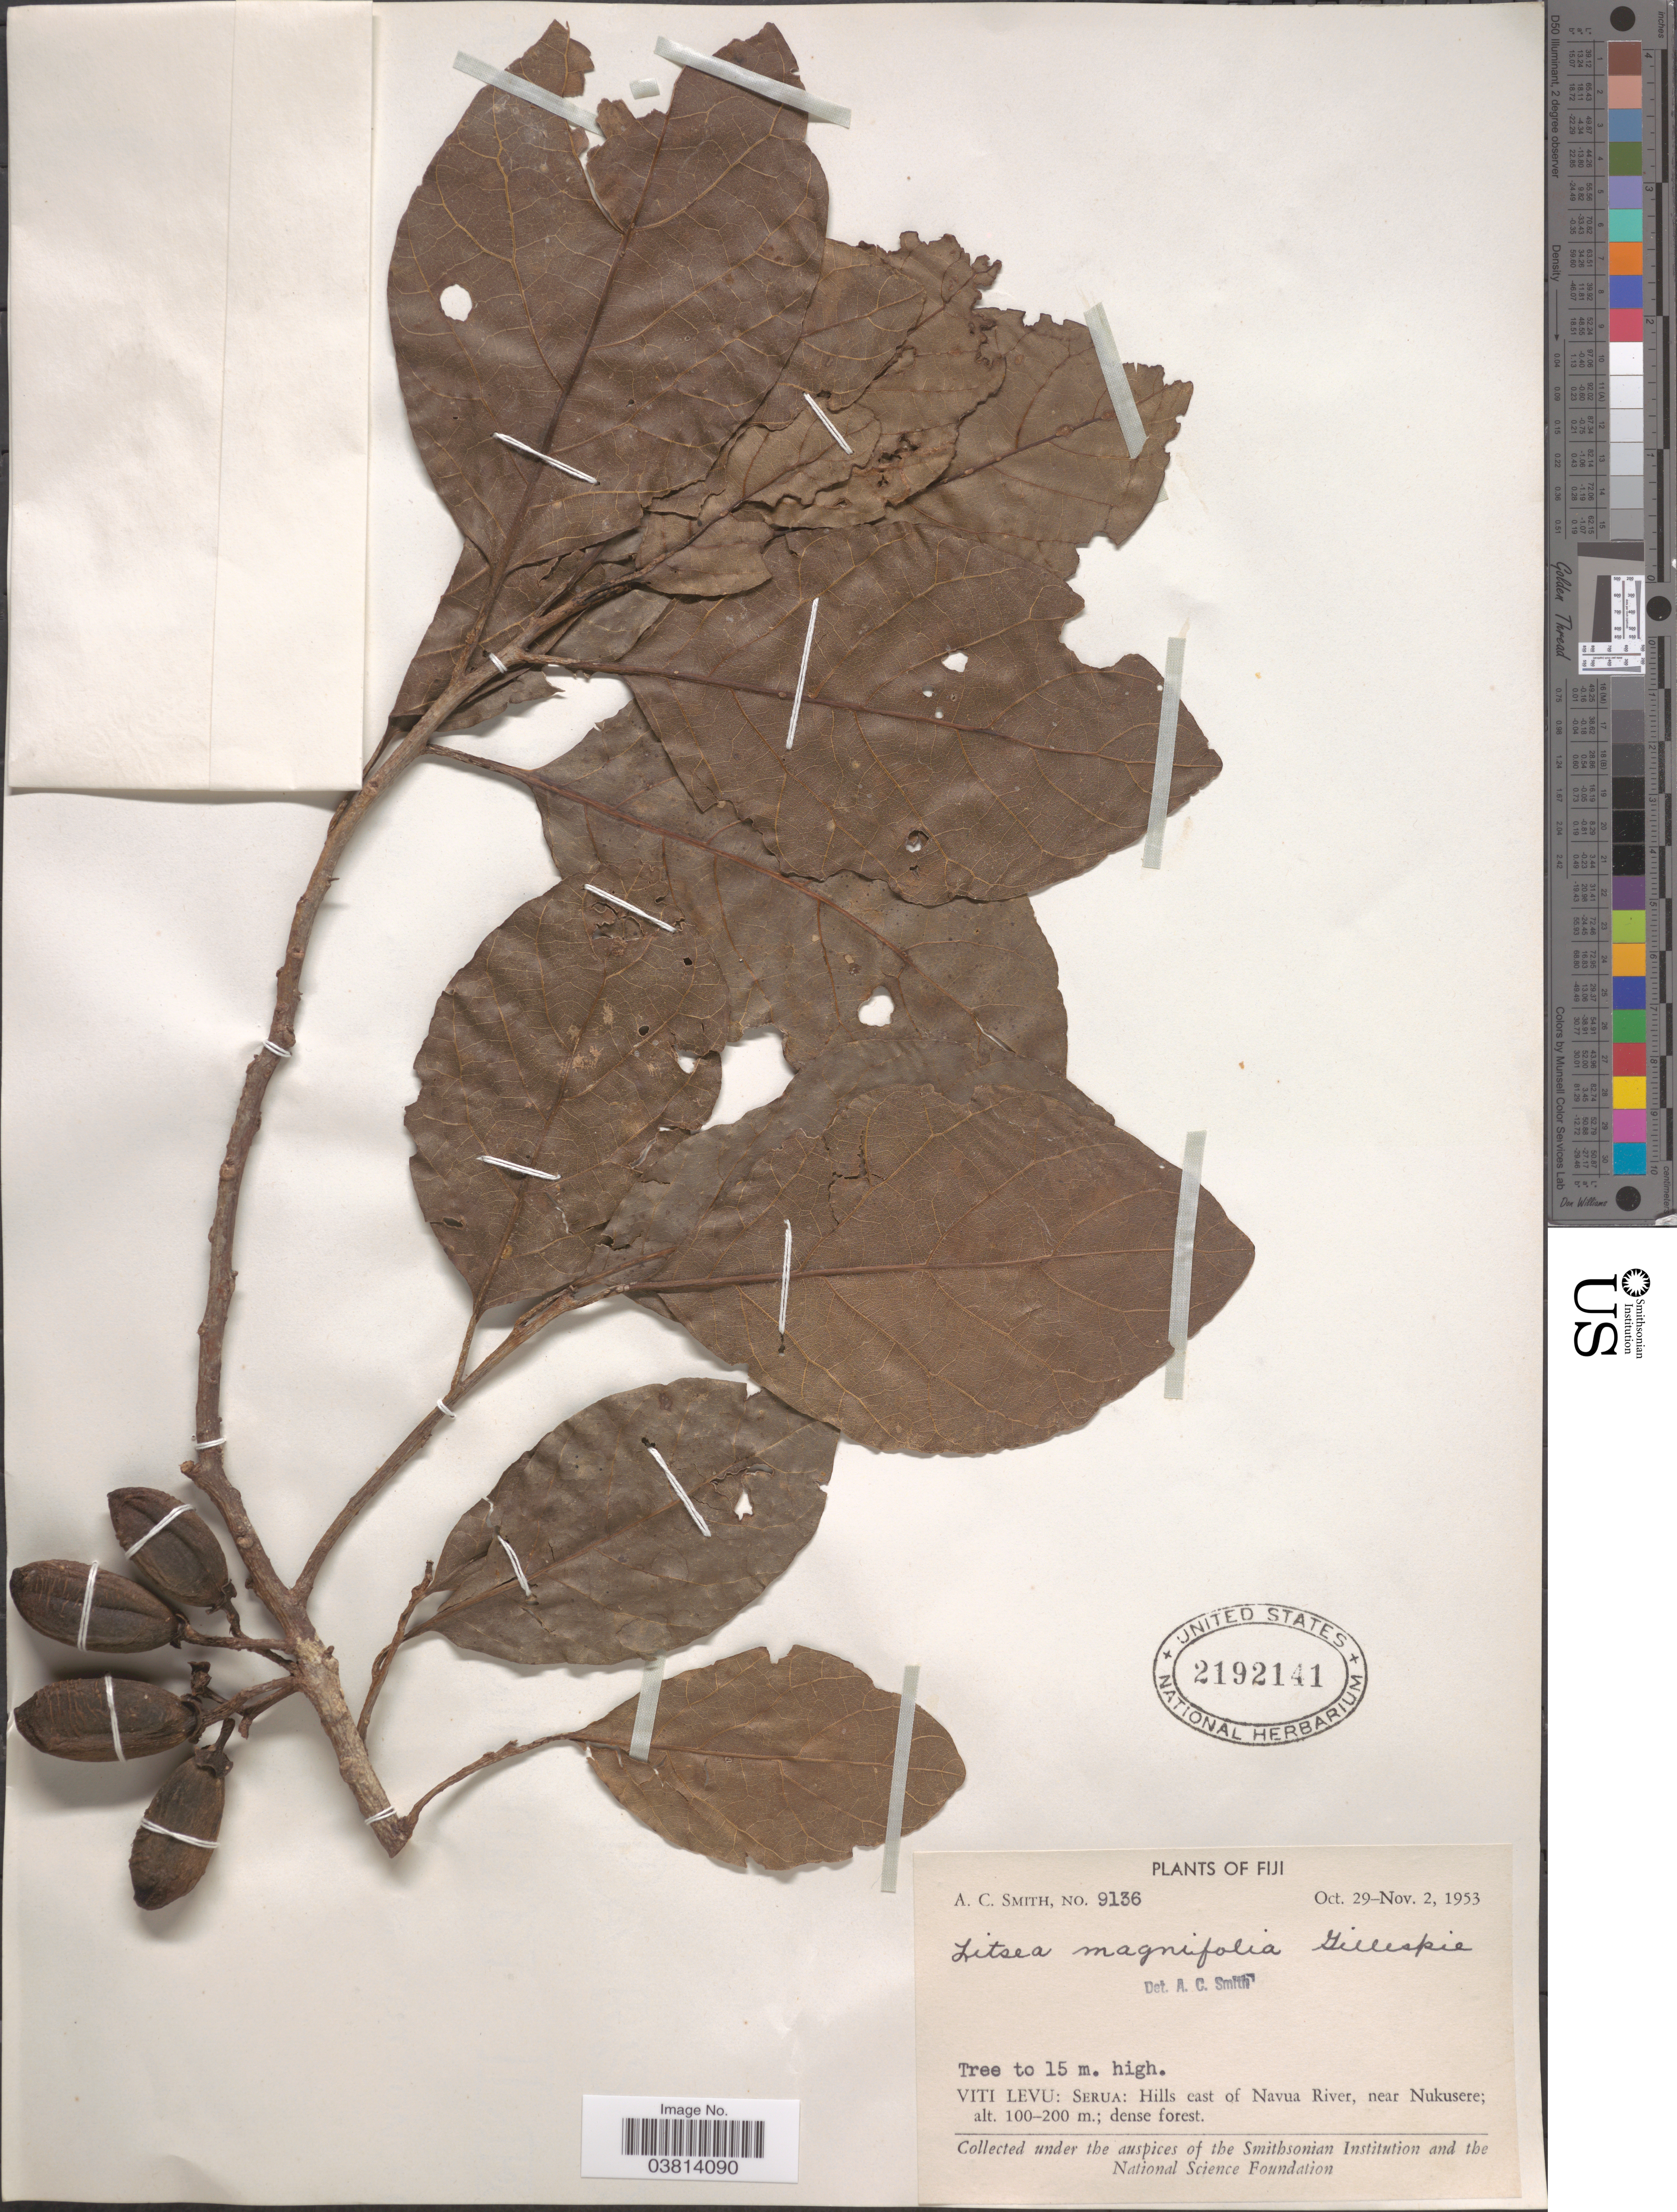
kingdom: Plantae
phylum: Tracheophyta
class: Magnoliopsida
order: Laurales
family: Lauraceae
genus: Litsea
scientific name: Litsea magnifolia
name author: Christoph.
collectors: A. C. Smith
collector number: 9136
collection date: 1953-10-29/1953-11-02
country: Fiji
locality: Viti Levu: Serua: Hills east of Navua River, near Nukusere.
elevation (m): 100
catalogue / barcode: US 2192141